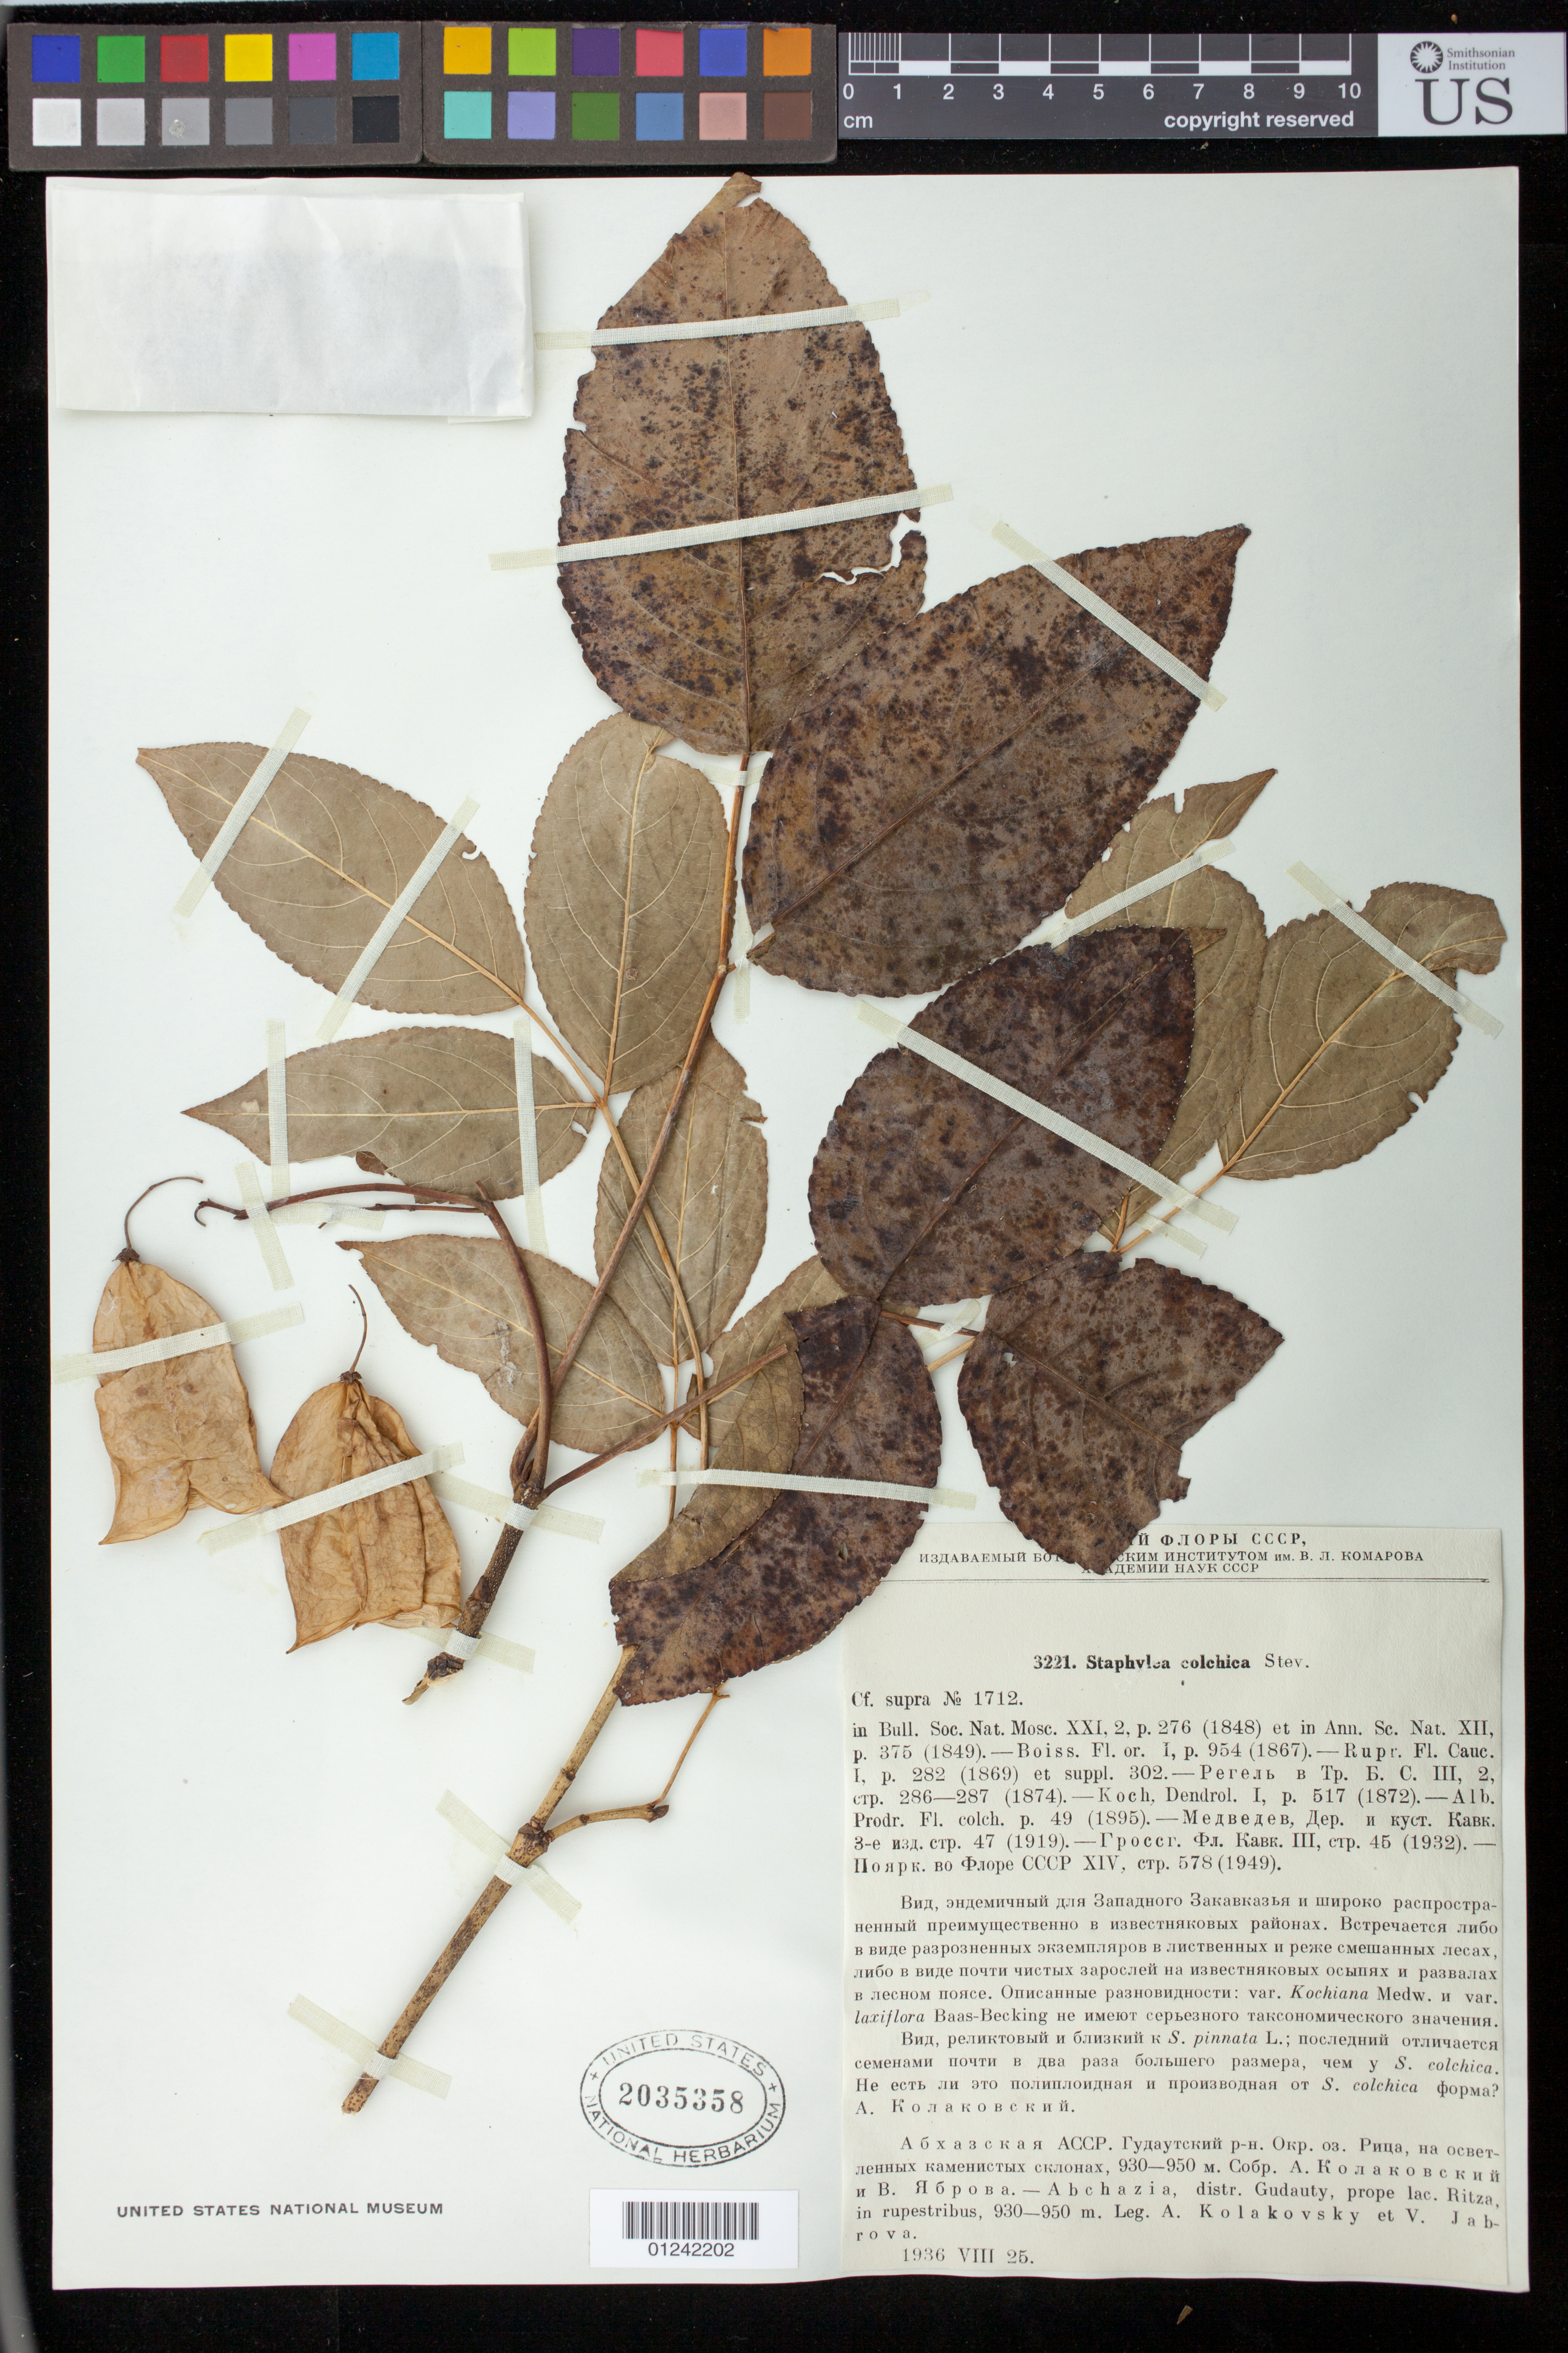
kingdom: Plantae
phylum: Tracheophyta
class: Magnoliopsida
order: Crossosomatales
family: Staphyleaceae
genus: Staphylea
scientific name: Staphylea colchica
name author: Steven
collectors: A. Kolakovsky & V. Jabrova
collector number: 1712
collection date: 1925-08-25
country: Georgia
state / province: Abkhazia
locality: Abchazia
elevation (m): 930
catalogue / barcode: US 2035358